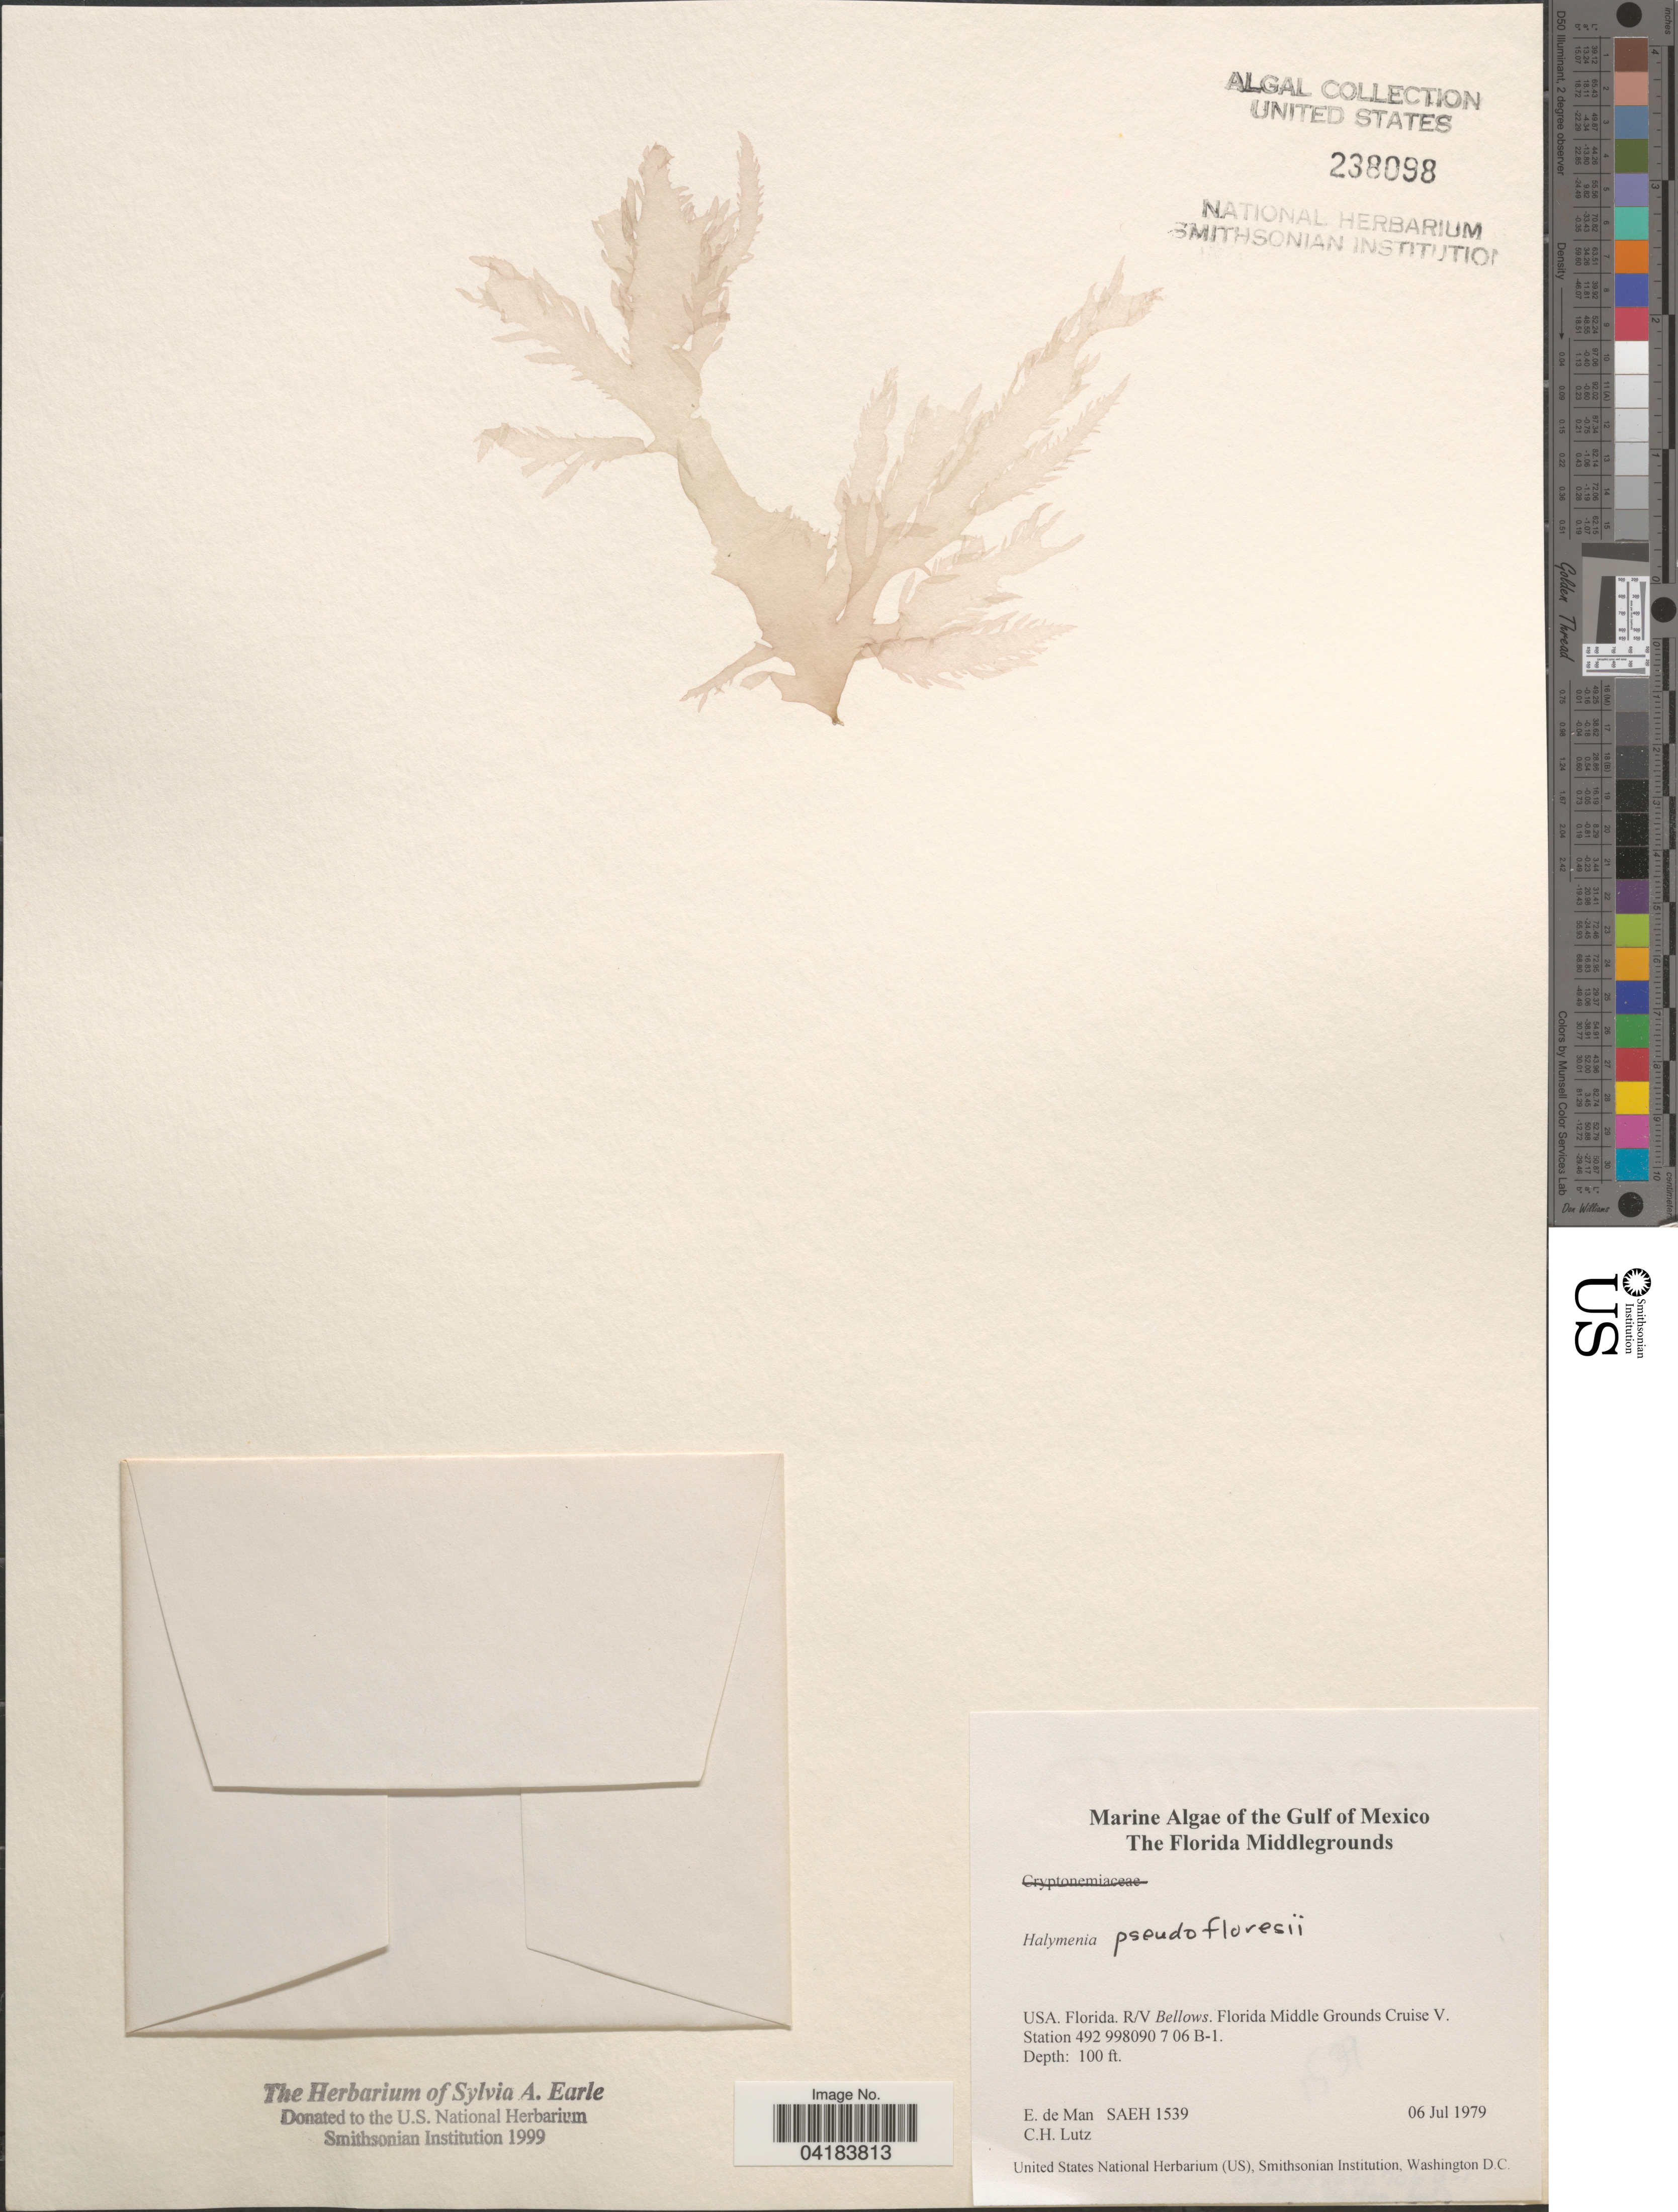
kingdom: Plantae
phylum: Rhodophyta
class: Florideophyceae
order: Halymeniales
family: Halymeniaceae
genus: Halymenia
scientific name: Halymenia pseudofloresia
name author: Collins & M. Howe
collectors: E. de Man & C. Lutz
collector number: SAEH1539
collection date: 1979-07-06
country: United States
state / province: Florida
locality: Gulf of Mexico. R/V Bellows. Florida Middle Grounds Cruise V. Station 492 998090 7 06 B-1.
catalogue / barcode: US 238098